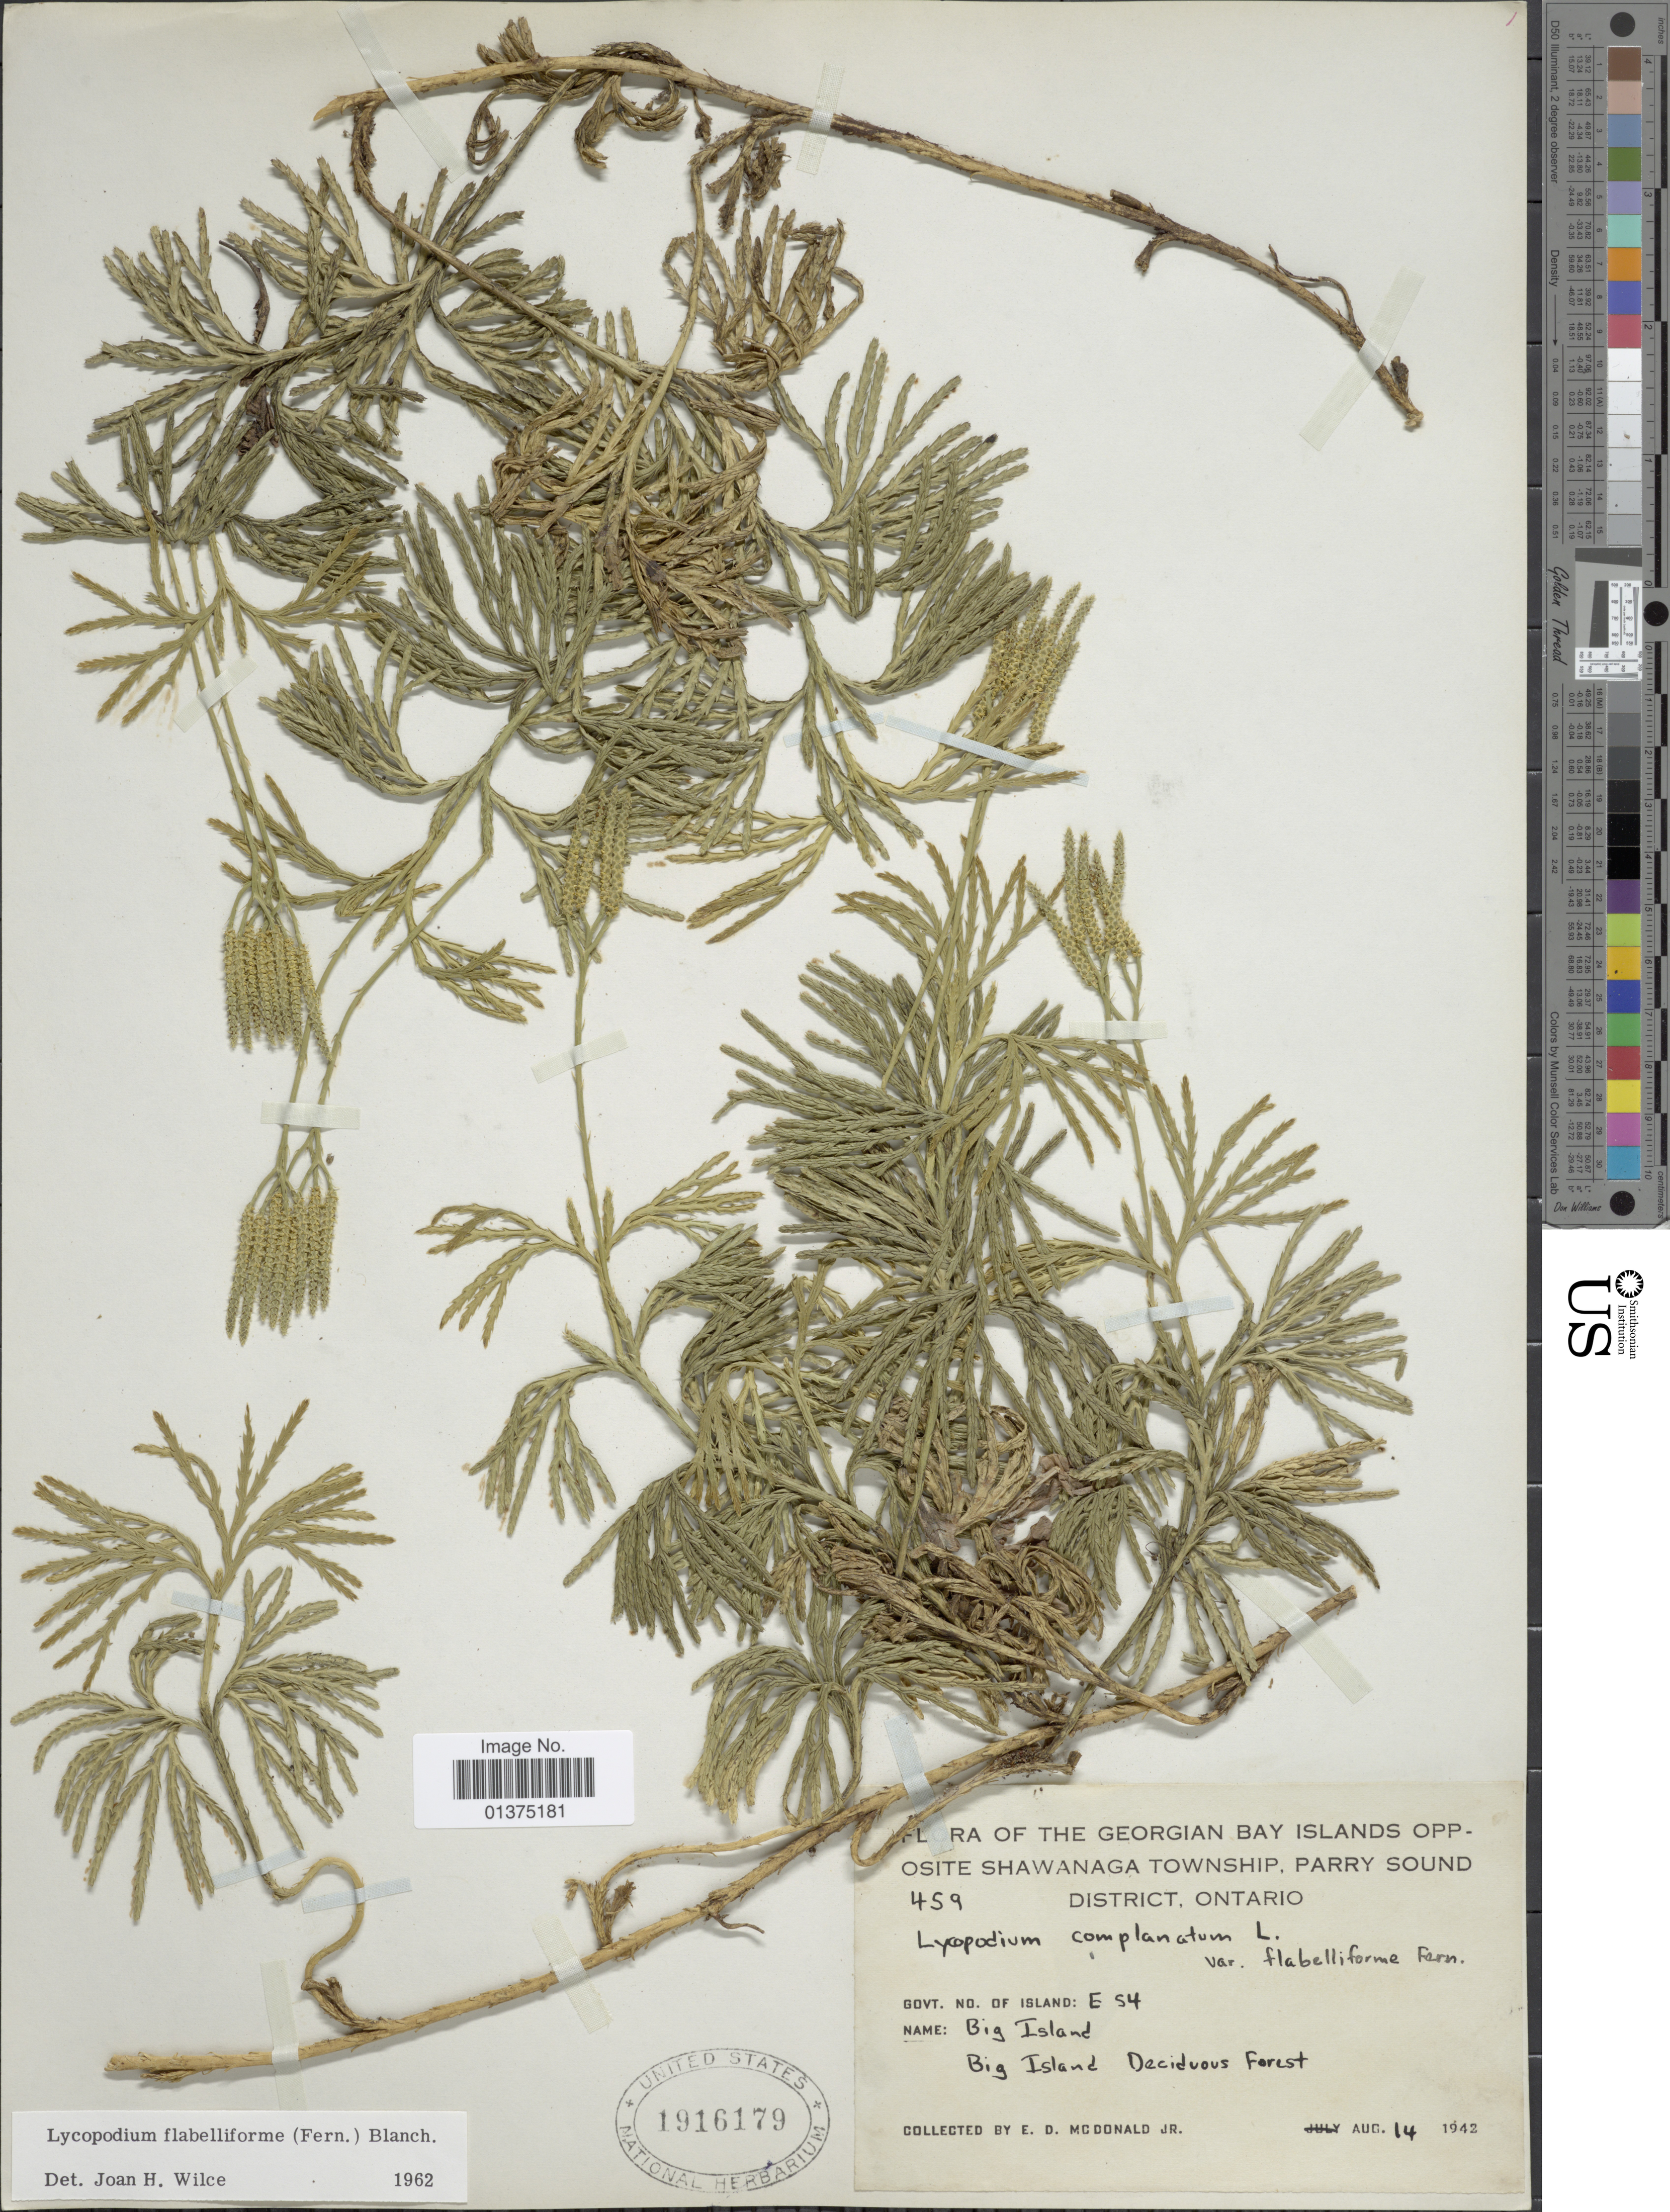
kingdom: Plantae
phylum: Tracheophyta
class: Lycopodiopsida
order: Lycopodiales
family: Lycopodiaceae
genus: Diphasiastrum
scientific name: Diphasiastrum digitatum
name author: (Dill. ex A. Braun) Holub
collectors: E. D. McDonald Jr.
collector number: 459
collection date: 1942-08-14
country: Canada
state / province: Ontario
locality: The Georgian Bay Islands opposite Shawanaga Township, Parry Sound District, NO of Island: E54, Big Island, Big Island Deciduous Forest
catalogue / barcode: US 1916179